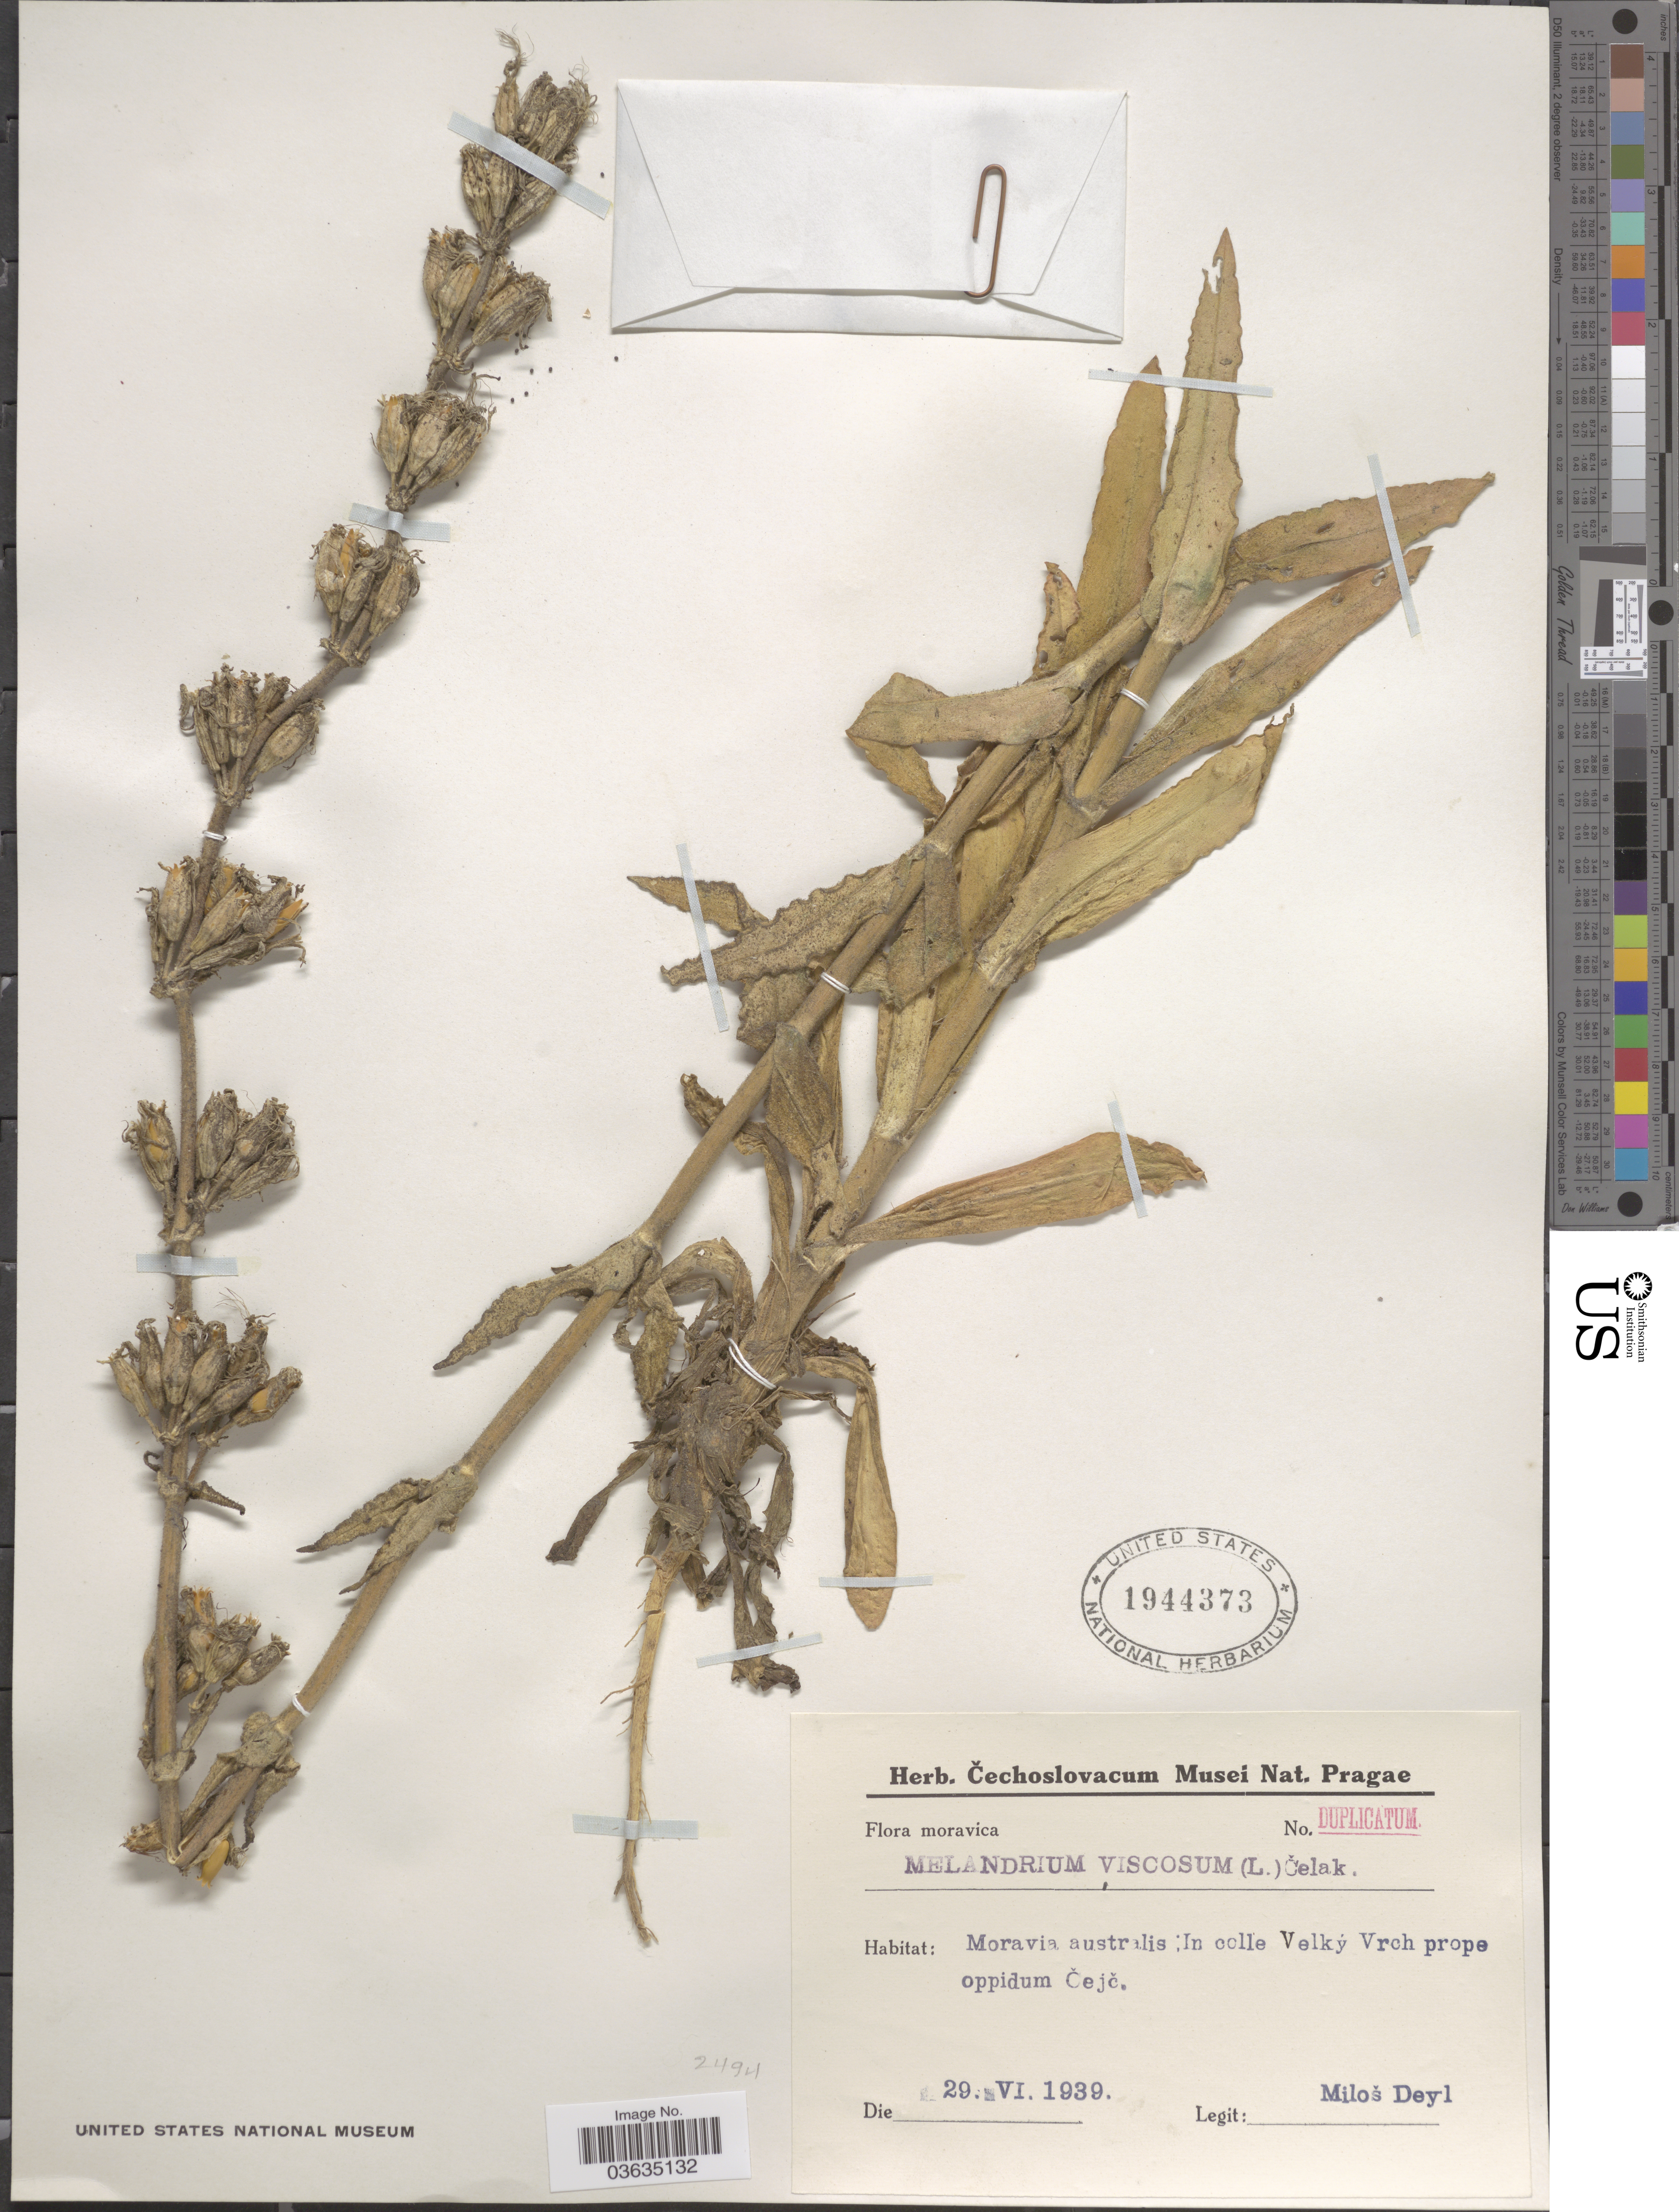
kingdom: Plantae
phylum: Tracheophyta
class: Magnoliopsida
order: Caryophyllales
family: Caryophyllaceae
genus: Silene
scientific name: Silene viscosa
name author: (L.) Pers.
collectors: M. Deyl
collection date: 1939-06-29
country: Czechia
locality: Moravia australis: In colle Velký Vrch prope oppidum Čejč.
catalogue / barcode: US 1944373